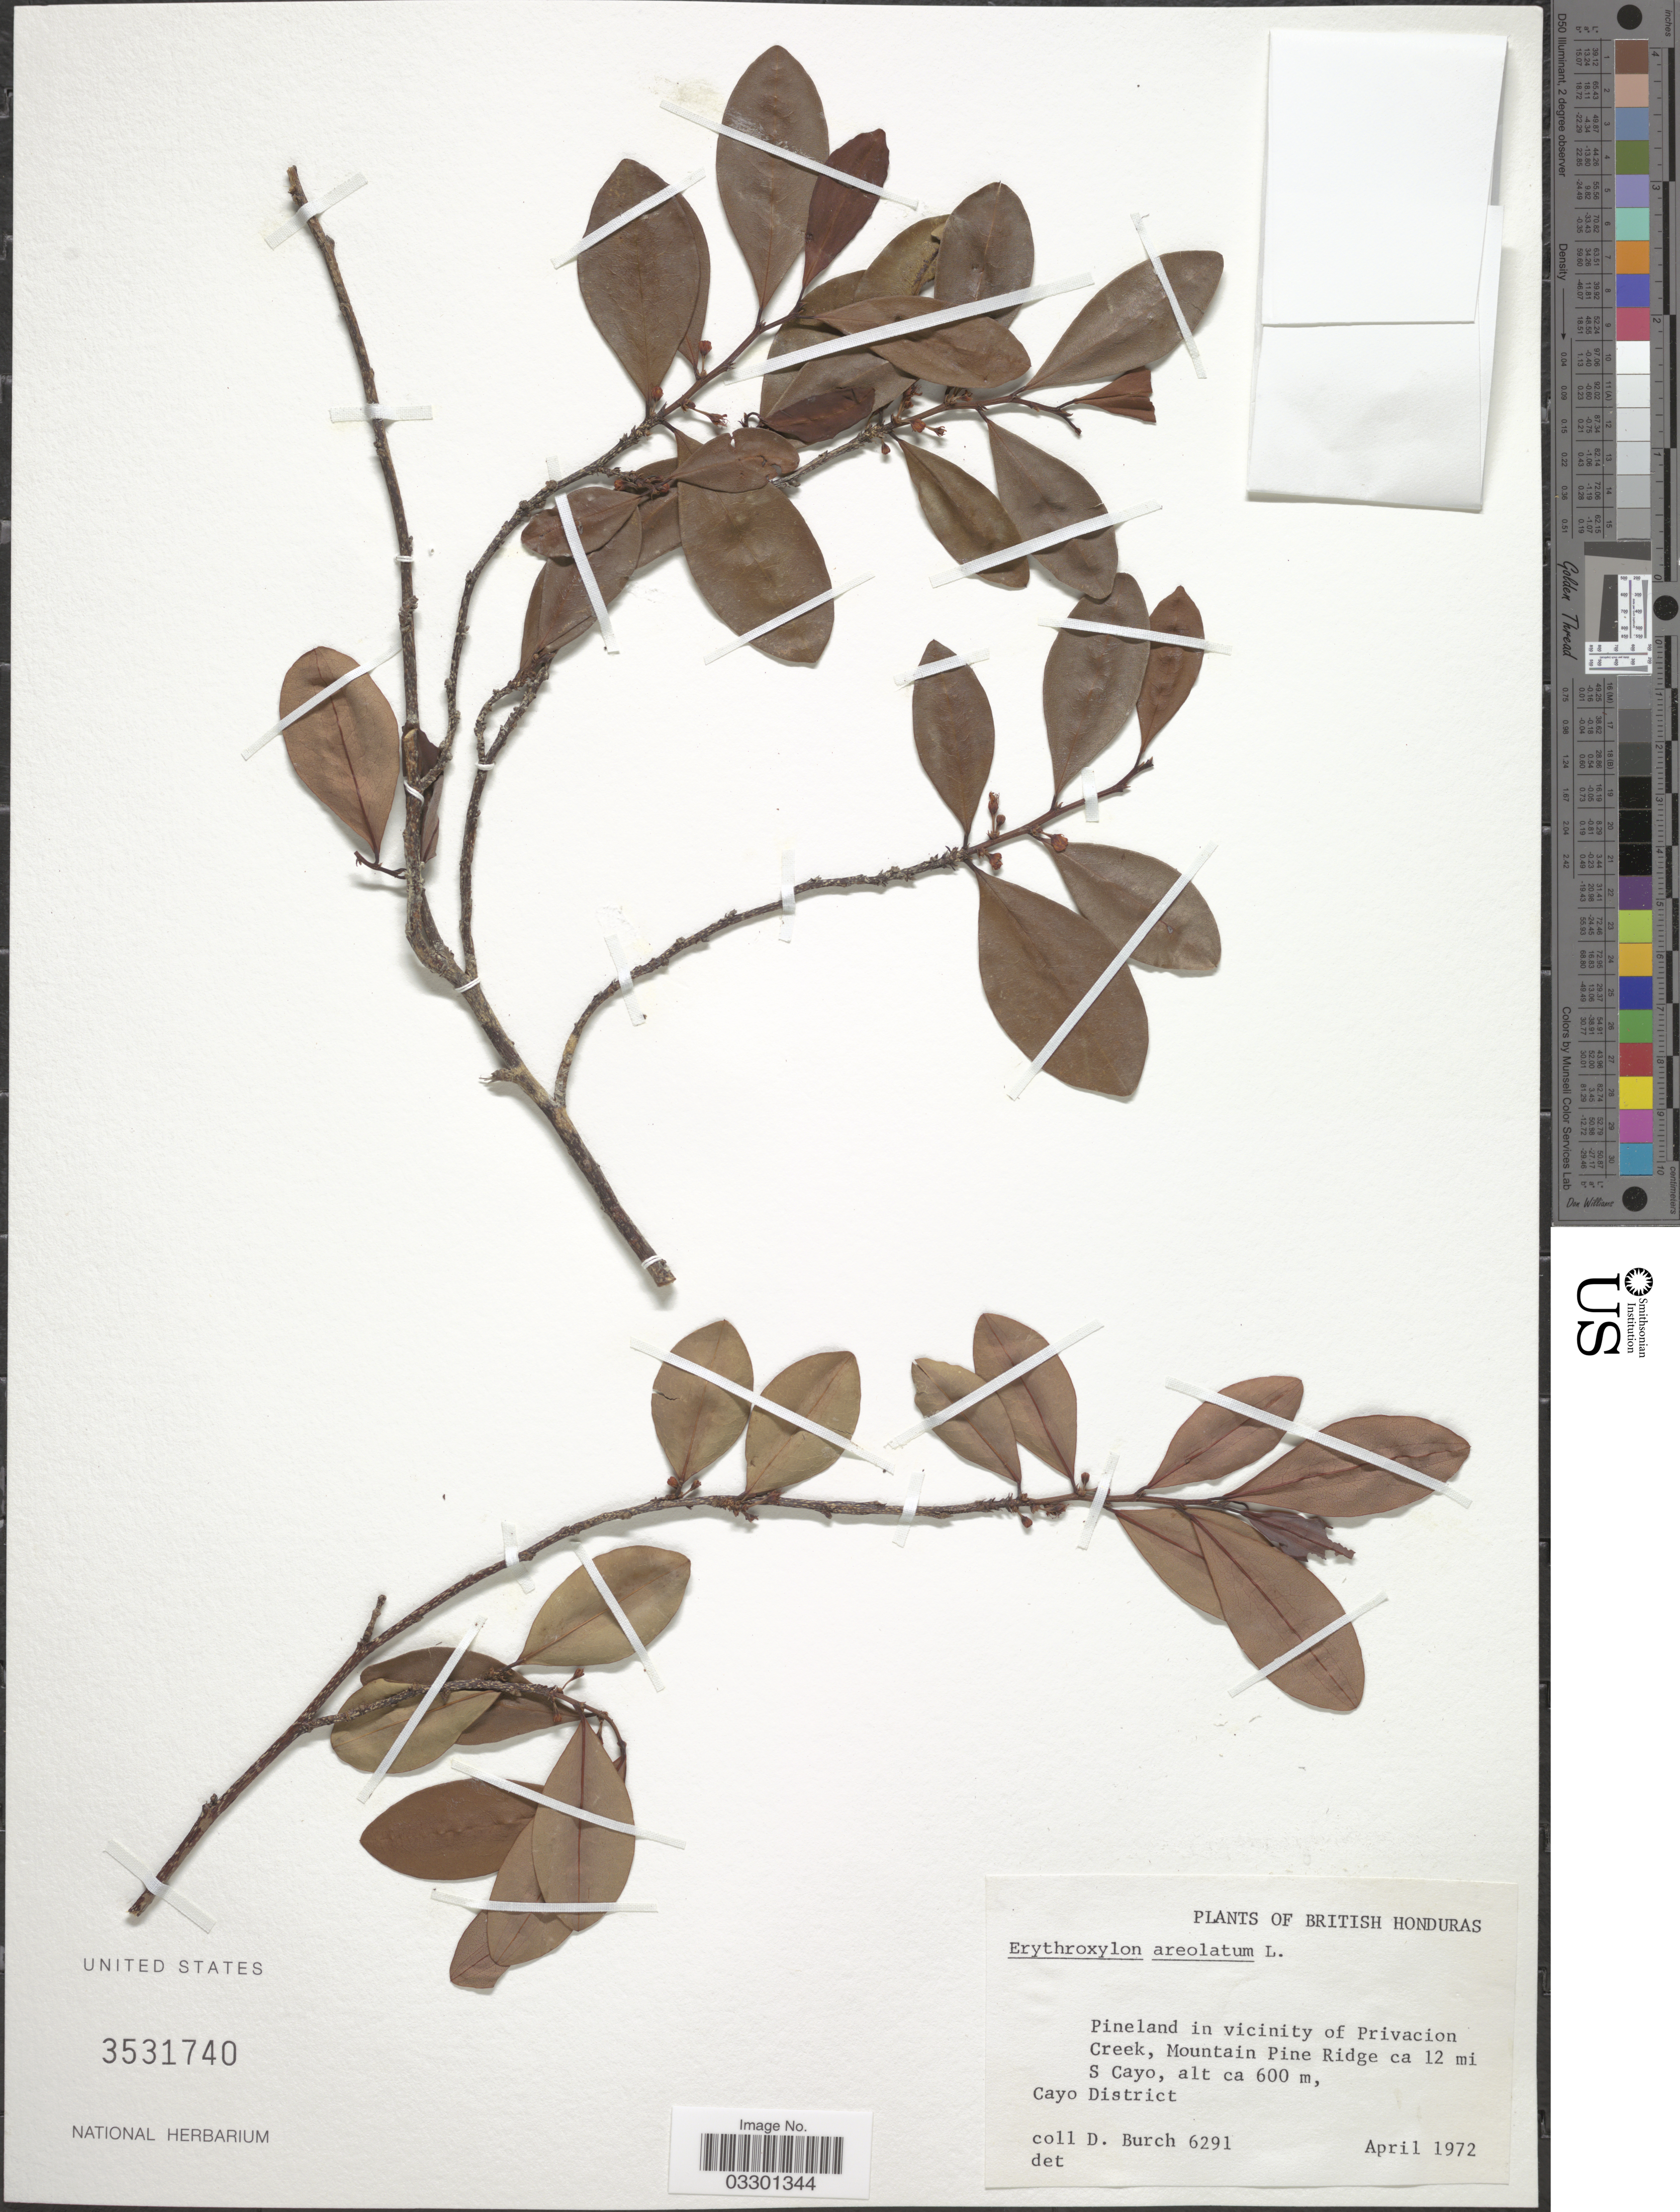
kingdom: Plantae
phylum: Tracheophyta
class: Magnoliopsida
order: Malpighiales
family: Erythroxylaceae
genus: Erythroxylum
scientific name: Erythroxylum areolatum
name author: L.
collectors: D. Burch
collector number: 6291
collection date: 1972-04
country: Belize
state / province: Cayo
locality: British Honduras. Pineland in vicinity of Privacion Creek, Mountain Pine Ridge ca 12 mi S Cayo. Cayo District.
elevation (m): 600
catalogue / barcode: US 3531740